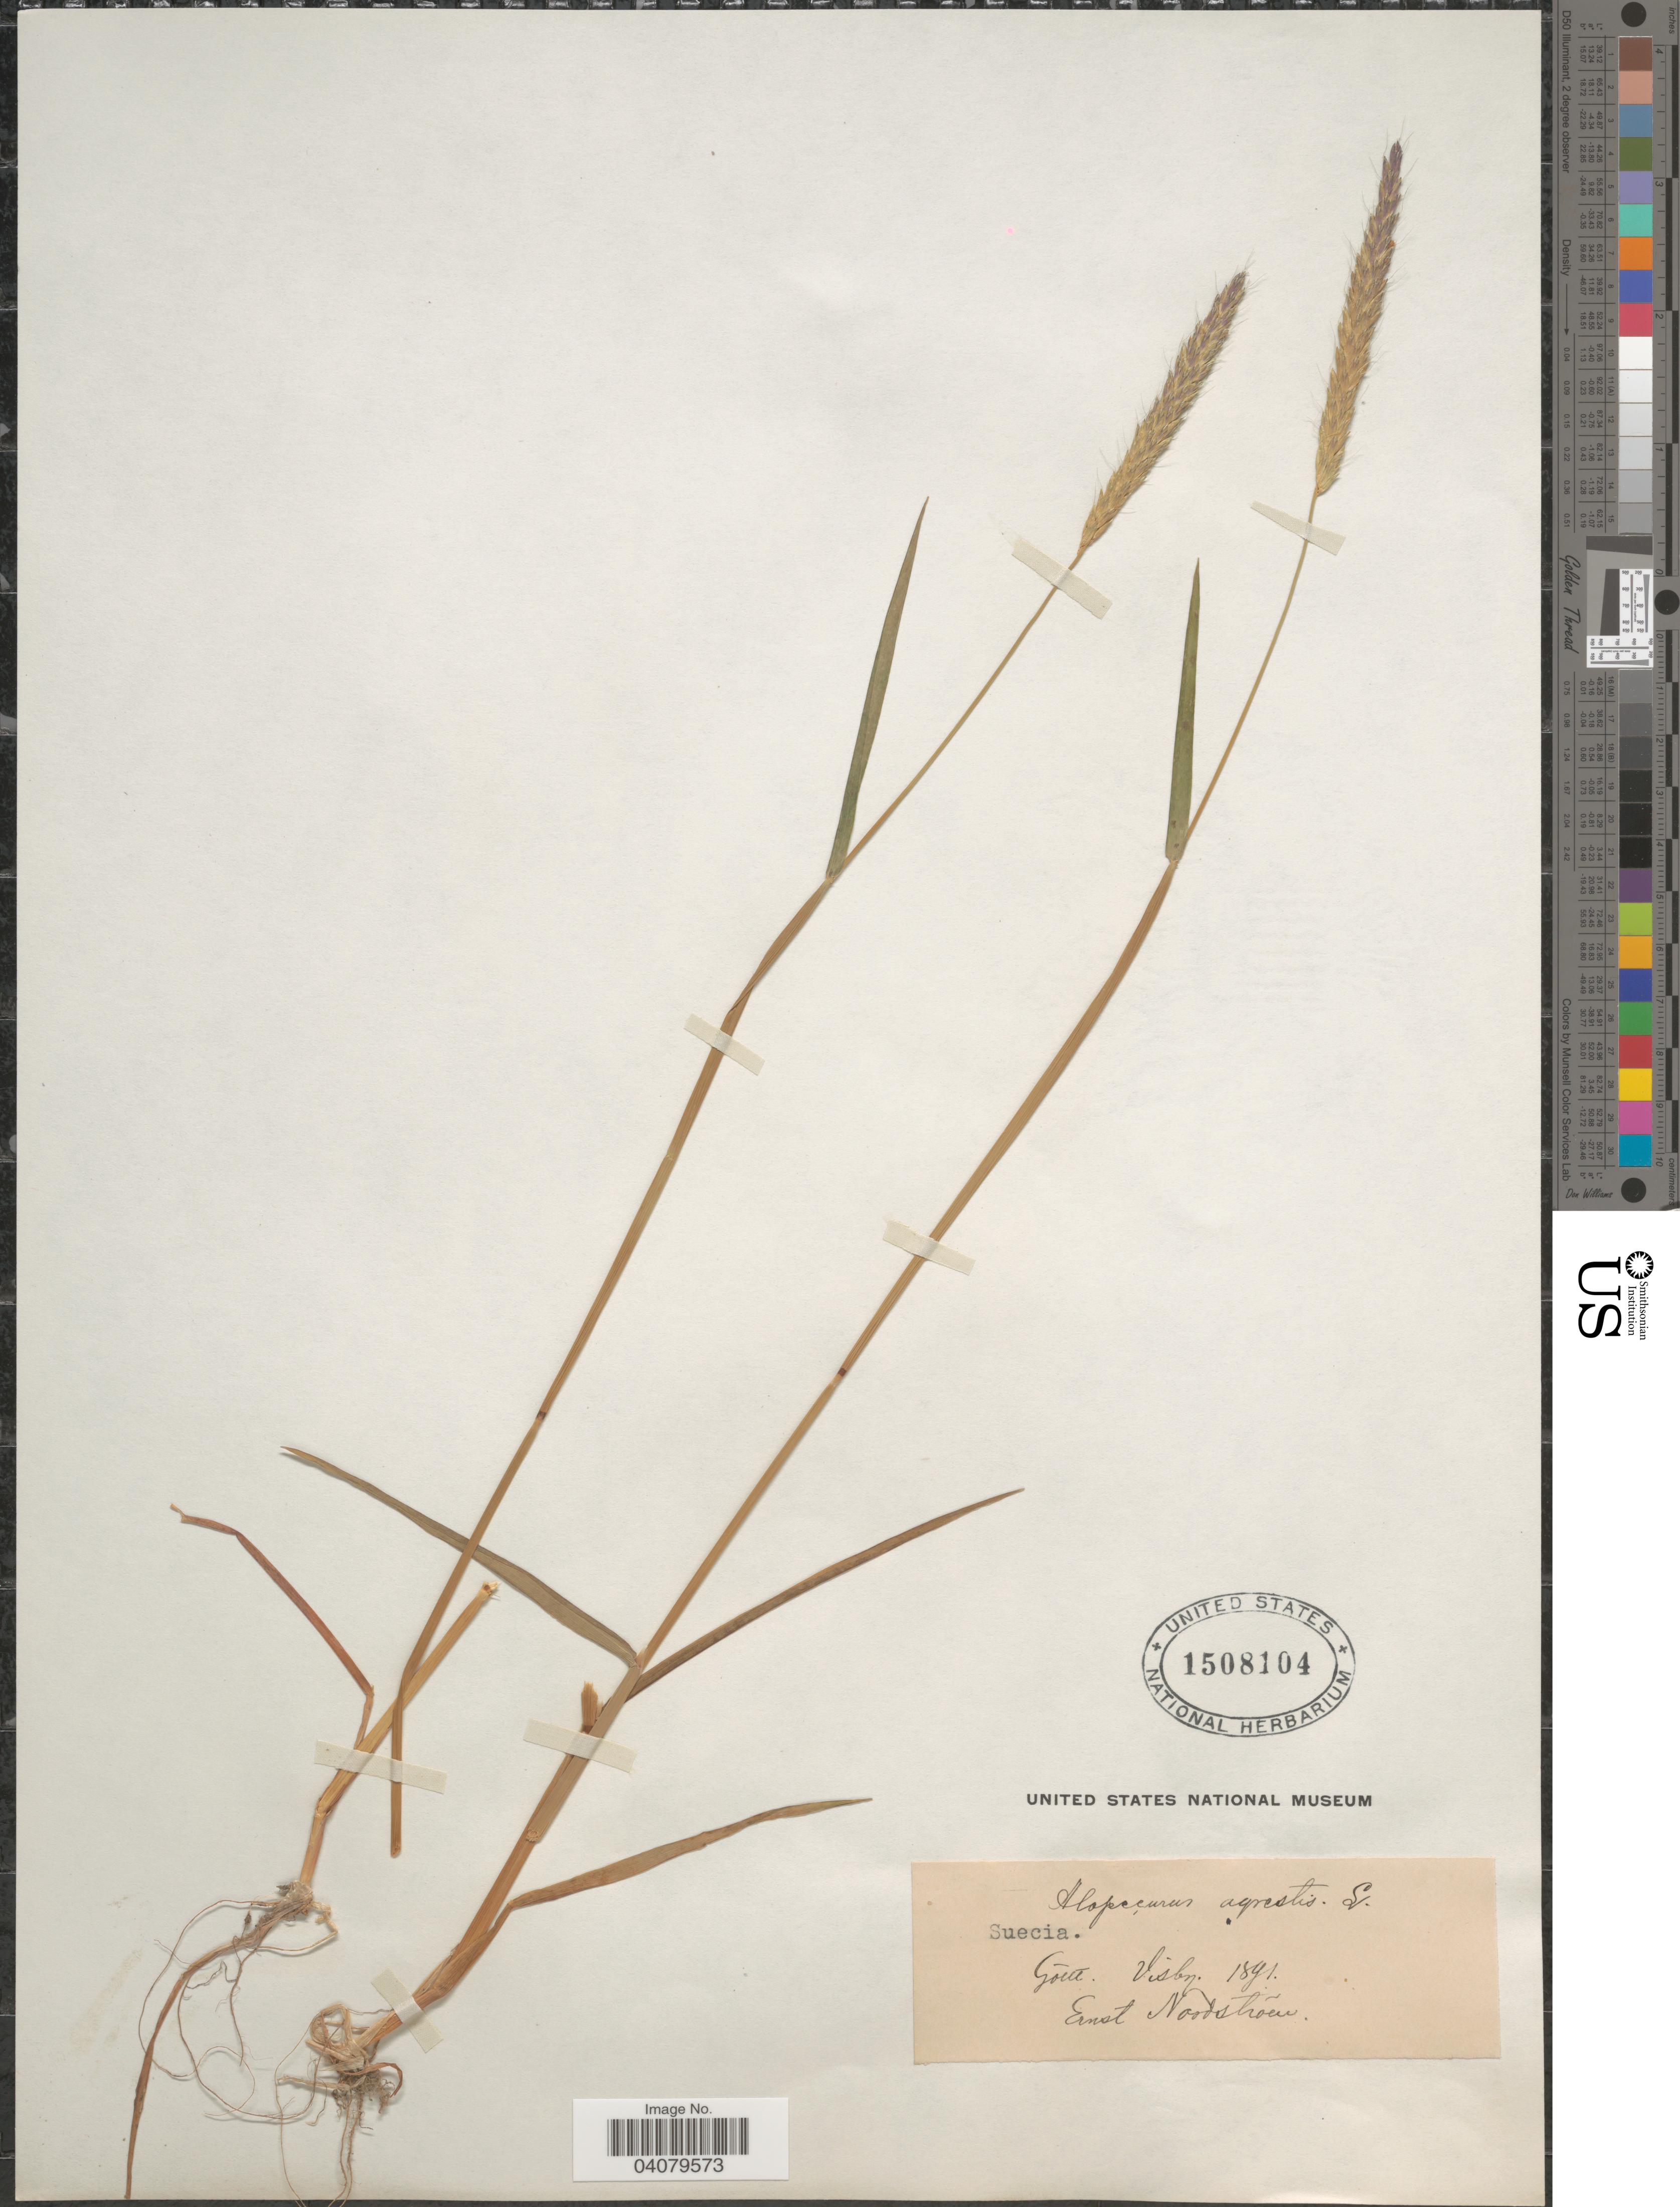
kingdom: Plantae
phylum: Tracheophyta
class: Liliopsida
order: Poales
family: Poaceae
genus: Alopecurus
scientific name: Alopecurus myosuroides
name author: Huds.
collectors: E. Nordström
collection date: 1891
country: Sweden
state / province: Gotland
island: Gotland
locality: Suecia. Gotl. Visby.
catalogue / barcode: US 1508104